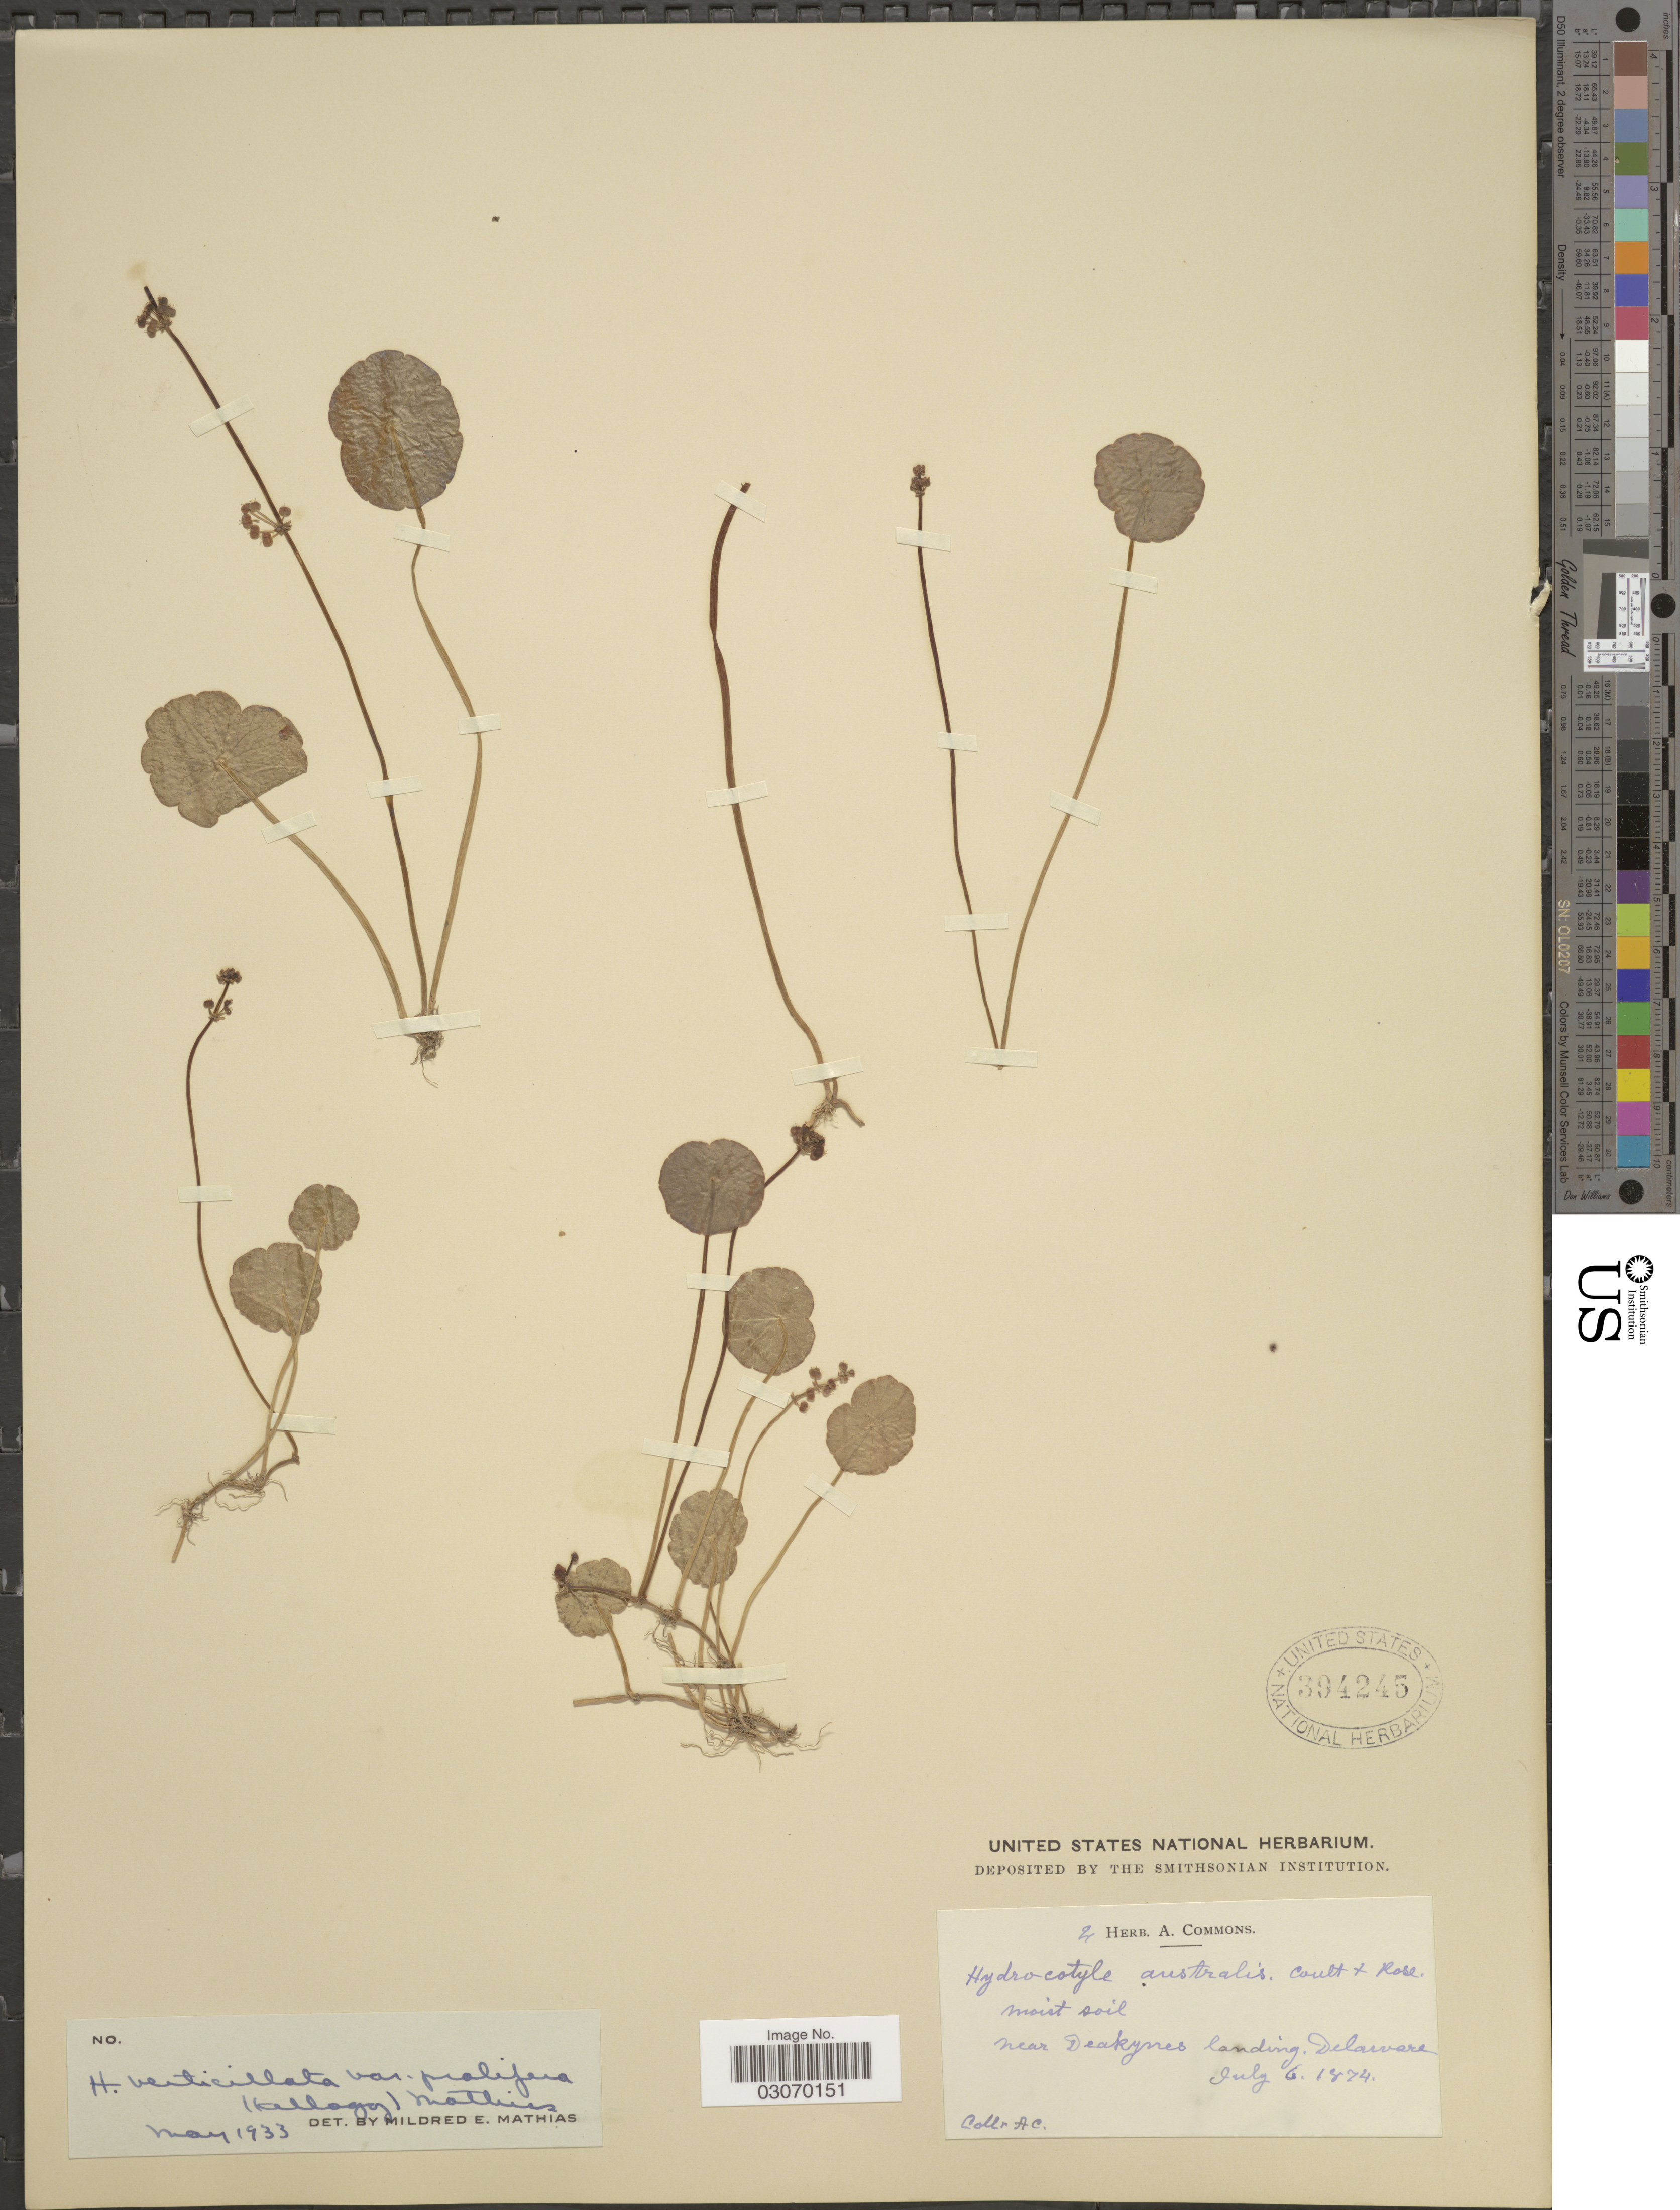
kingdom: Plantae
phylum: Tracheophyta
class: Magnoliopsida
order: Apiales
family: Araliaceae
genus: Hydrocotyle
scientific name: Hydrocotyle verticillata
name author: Thunb.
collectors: A. Commons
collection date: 1874-07-06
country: United States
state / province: Delaware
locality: Near Deakynes landing.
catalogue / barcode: US 394245